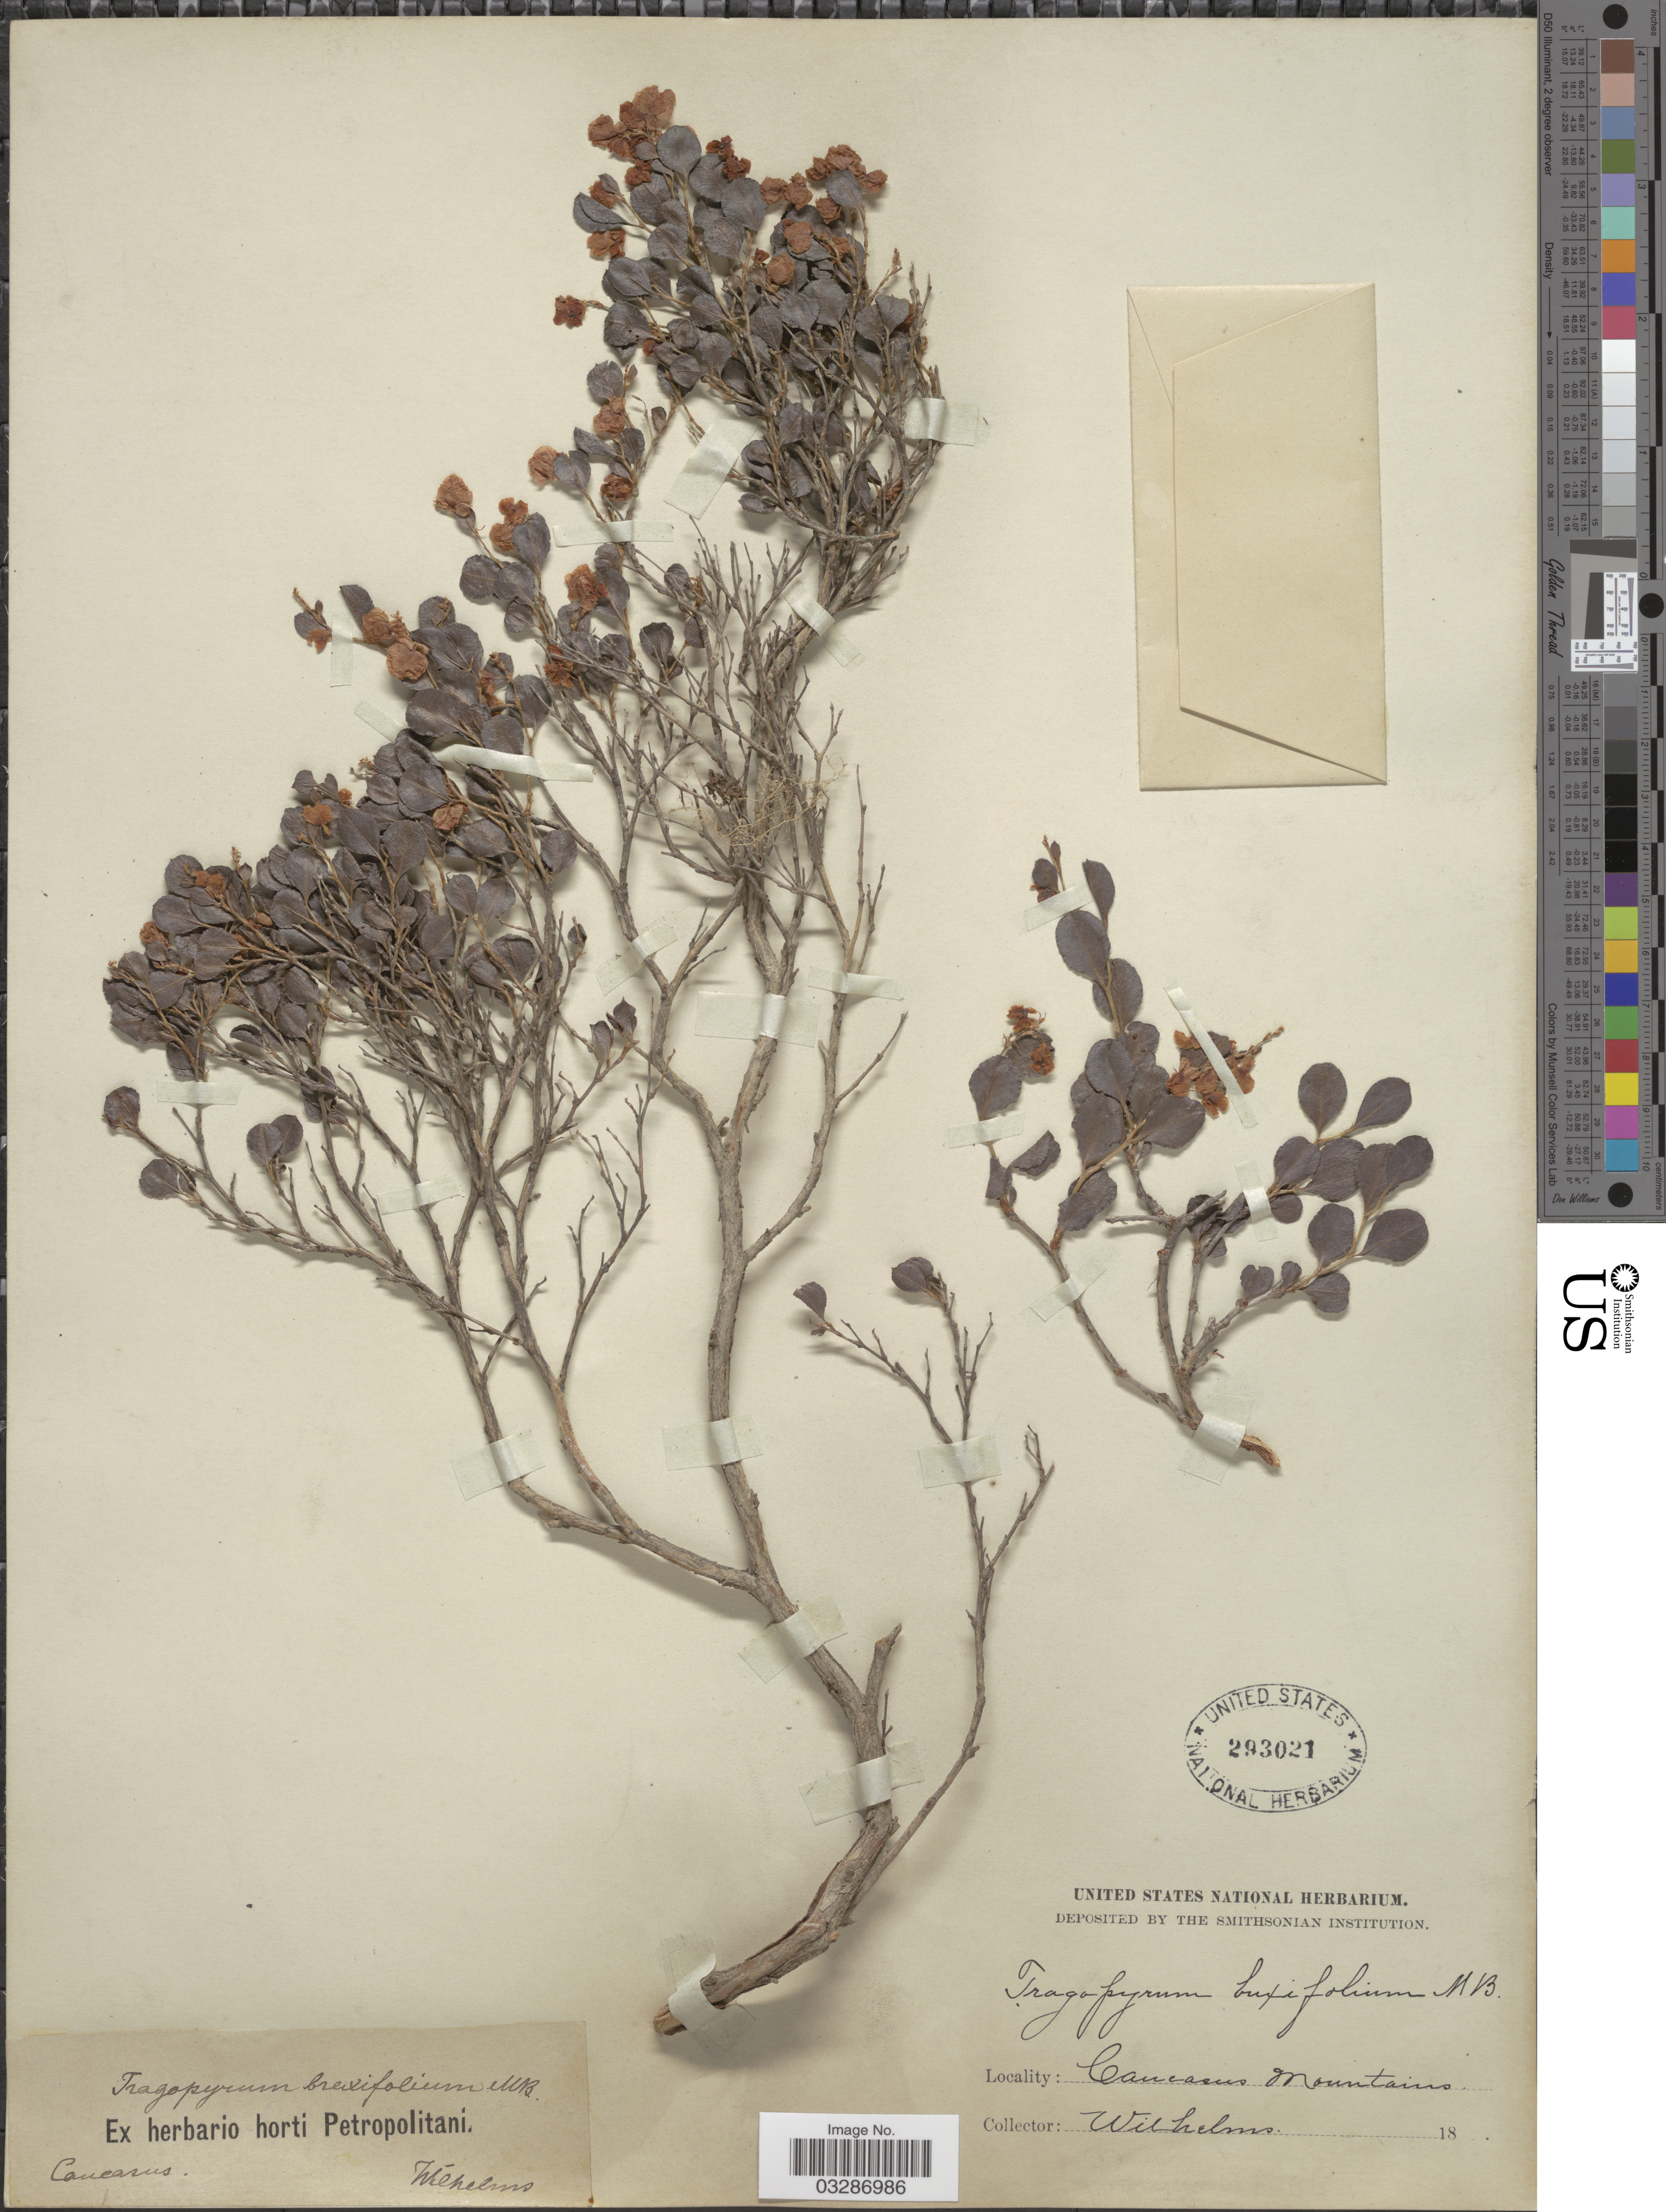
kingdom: Plantae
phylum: Tracheophyta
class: Magnoliopsida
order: Caryophyllales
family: Polygonaceae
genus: Atraphaxis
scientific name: Atraphaxis buxifolia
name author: Jaub. & Spach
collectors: C. Wilhelms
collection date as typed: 18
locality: Caucasus Mountains.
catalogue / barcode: US 293021